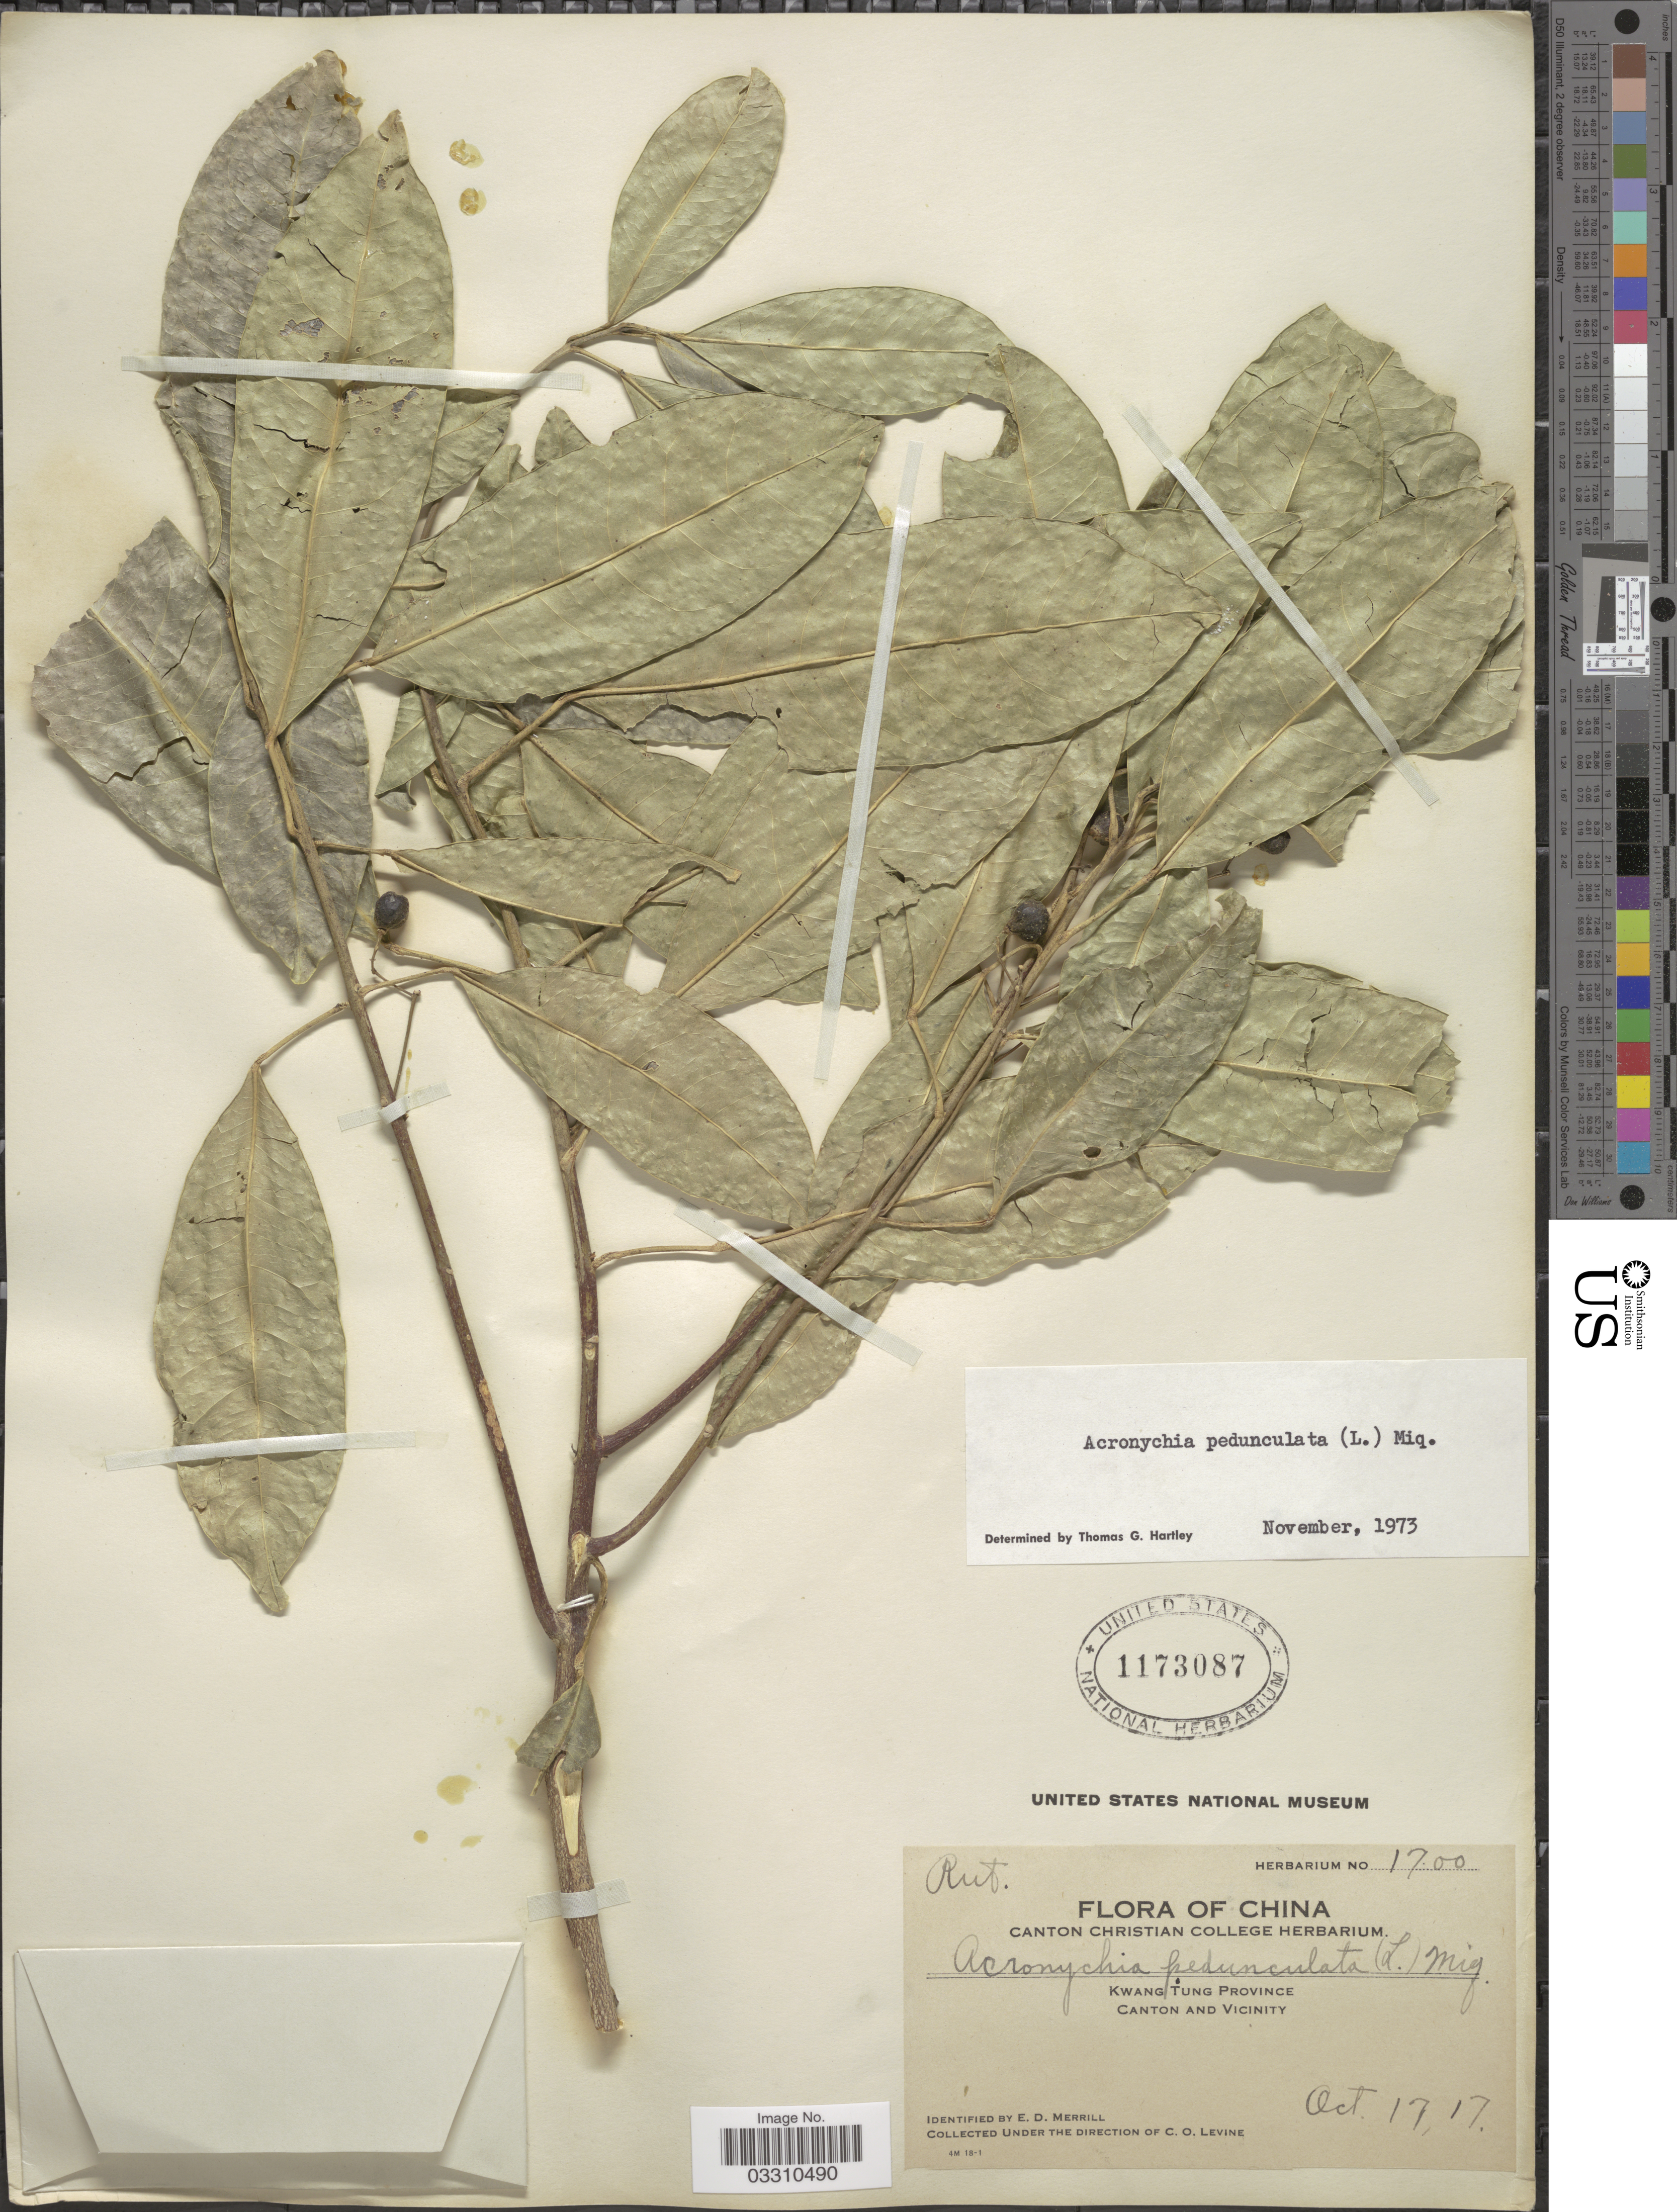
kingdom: Plantae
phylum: Tracheophyta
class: Magnoliopsida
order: Sapindales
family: Rutaceae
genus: Acronychia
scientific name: Acronychia pedunculata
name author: (L.) Miq.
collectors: C. O. Levine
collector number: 1700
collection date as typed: Transcribed d/m/y: 17/10/17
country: China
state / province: Guangdong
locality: Kwang Tung Province, Canton and Vicinity.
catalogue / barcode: US 1173087